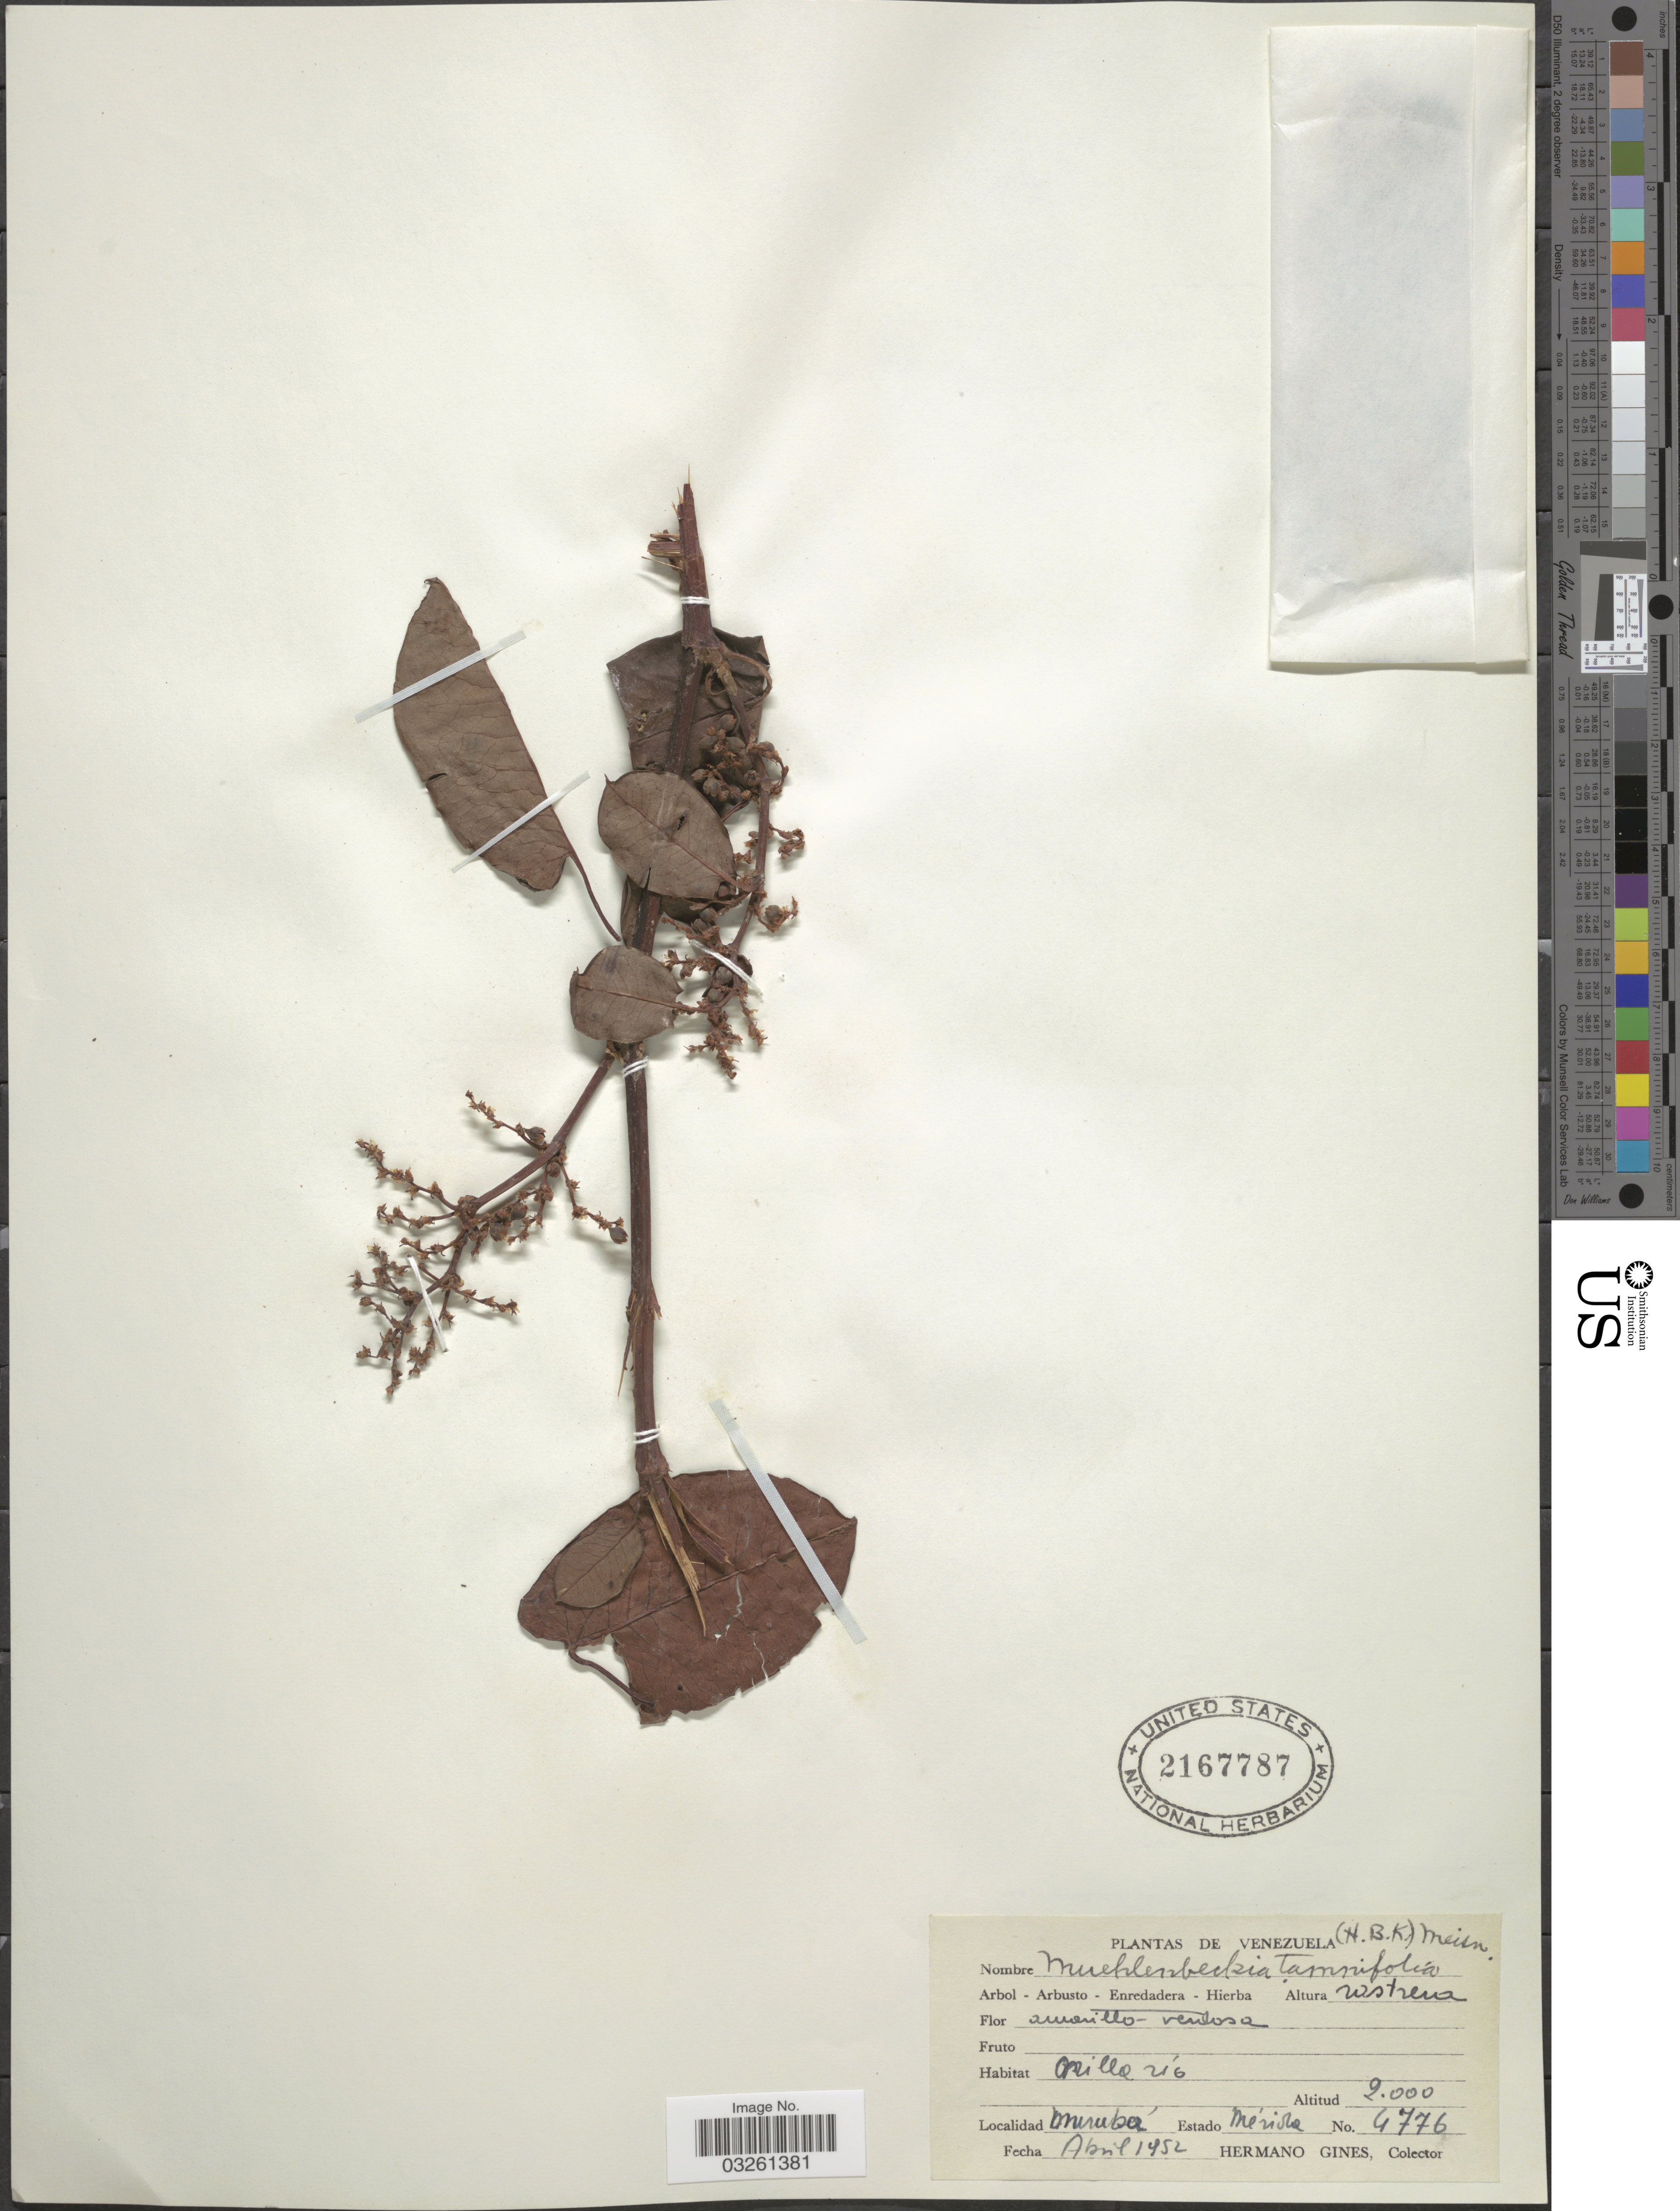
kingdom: Plantae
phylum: Tracheophyta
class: Magnoliopsida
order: Caryophyllales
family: Polygonaceae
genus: Muehlenbeckia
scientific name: Muehlenbeckia tamnifolia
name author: (Kunth) Meisn.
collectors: Bro. Gines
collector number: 4776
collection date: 1952-04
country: Venezuela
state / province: Mérida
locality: Murubá, orilla río [riverbank]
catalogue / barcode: US 2167787